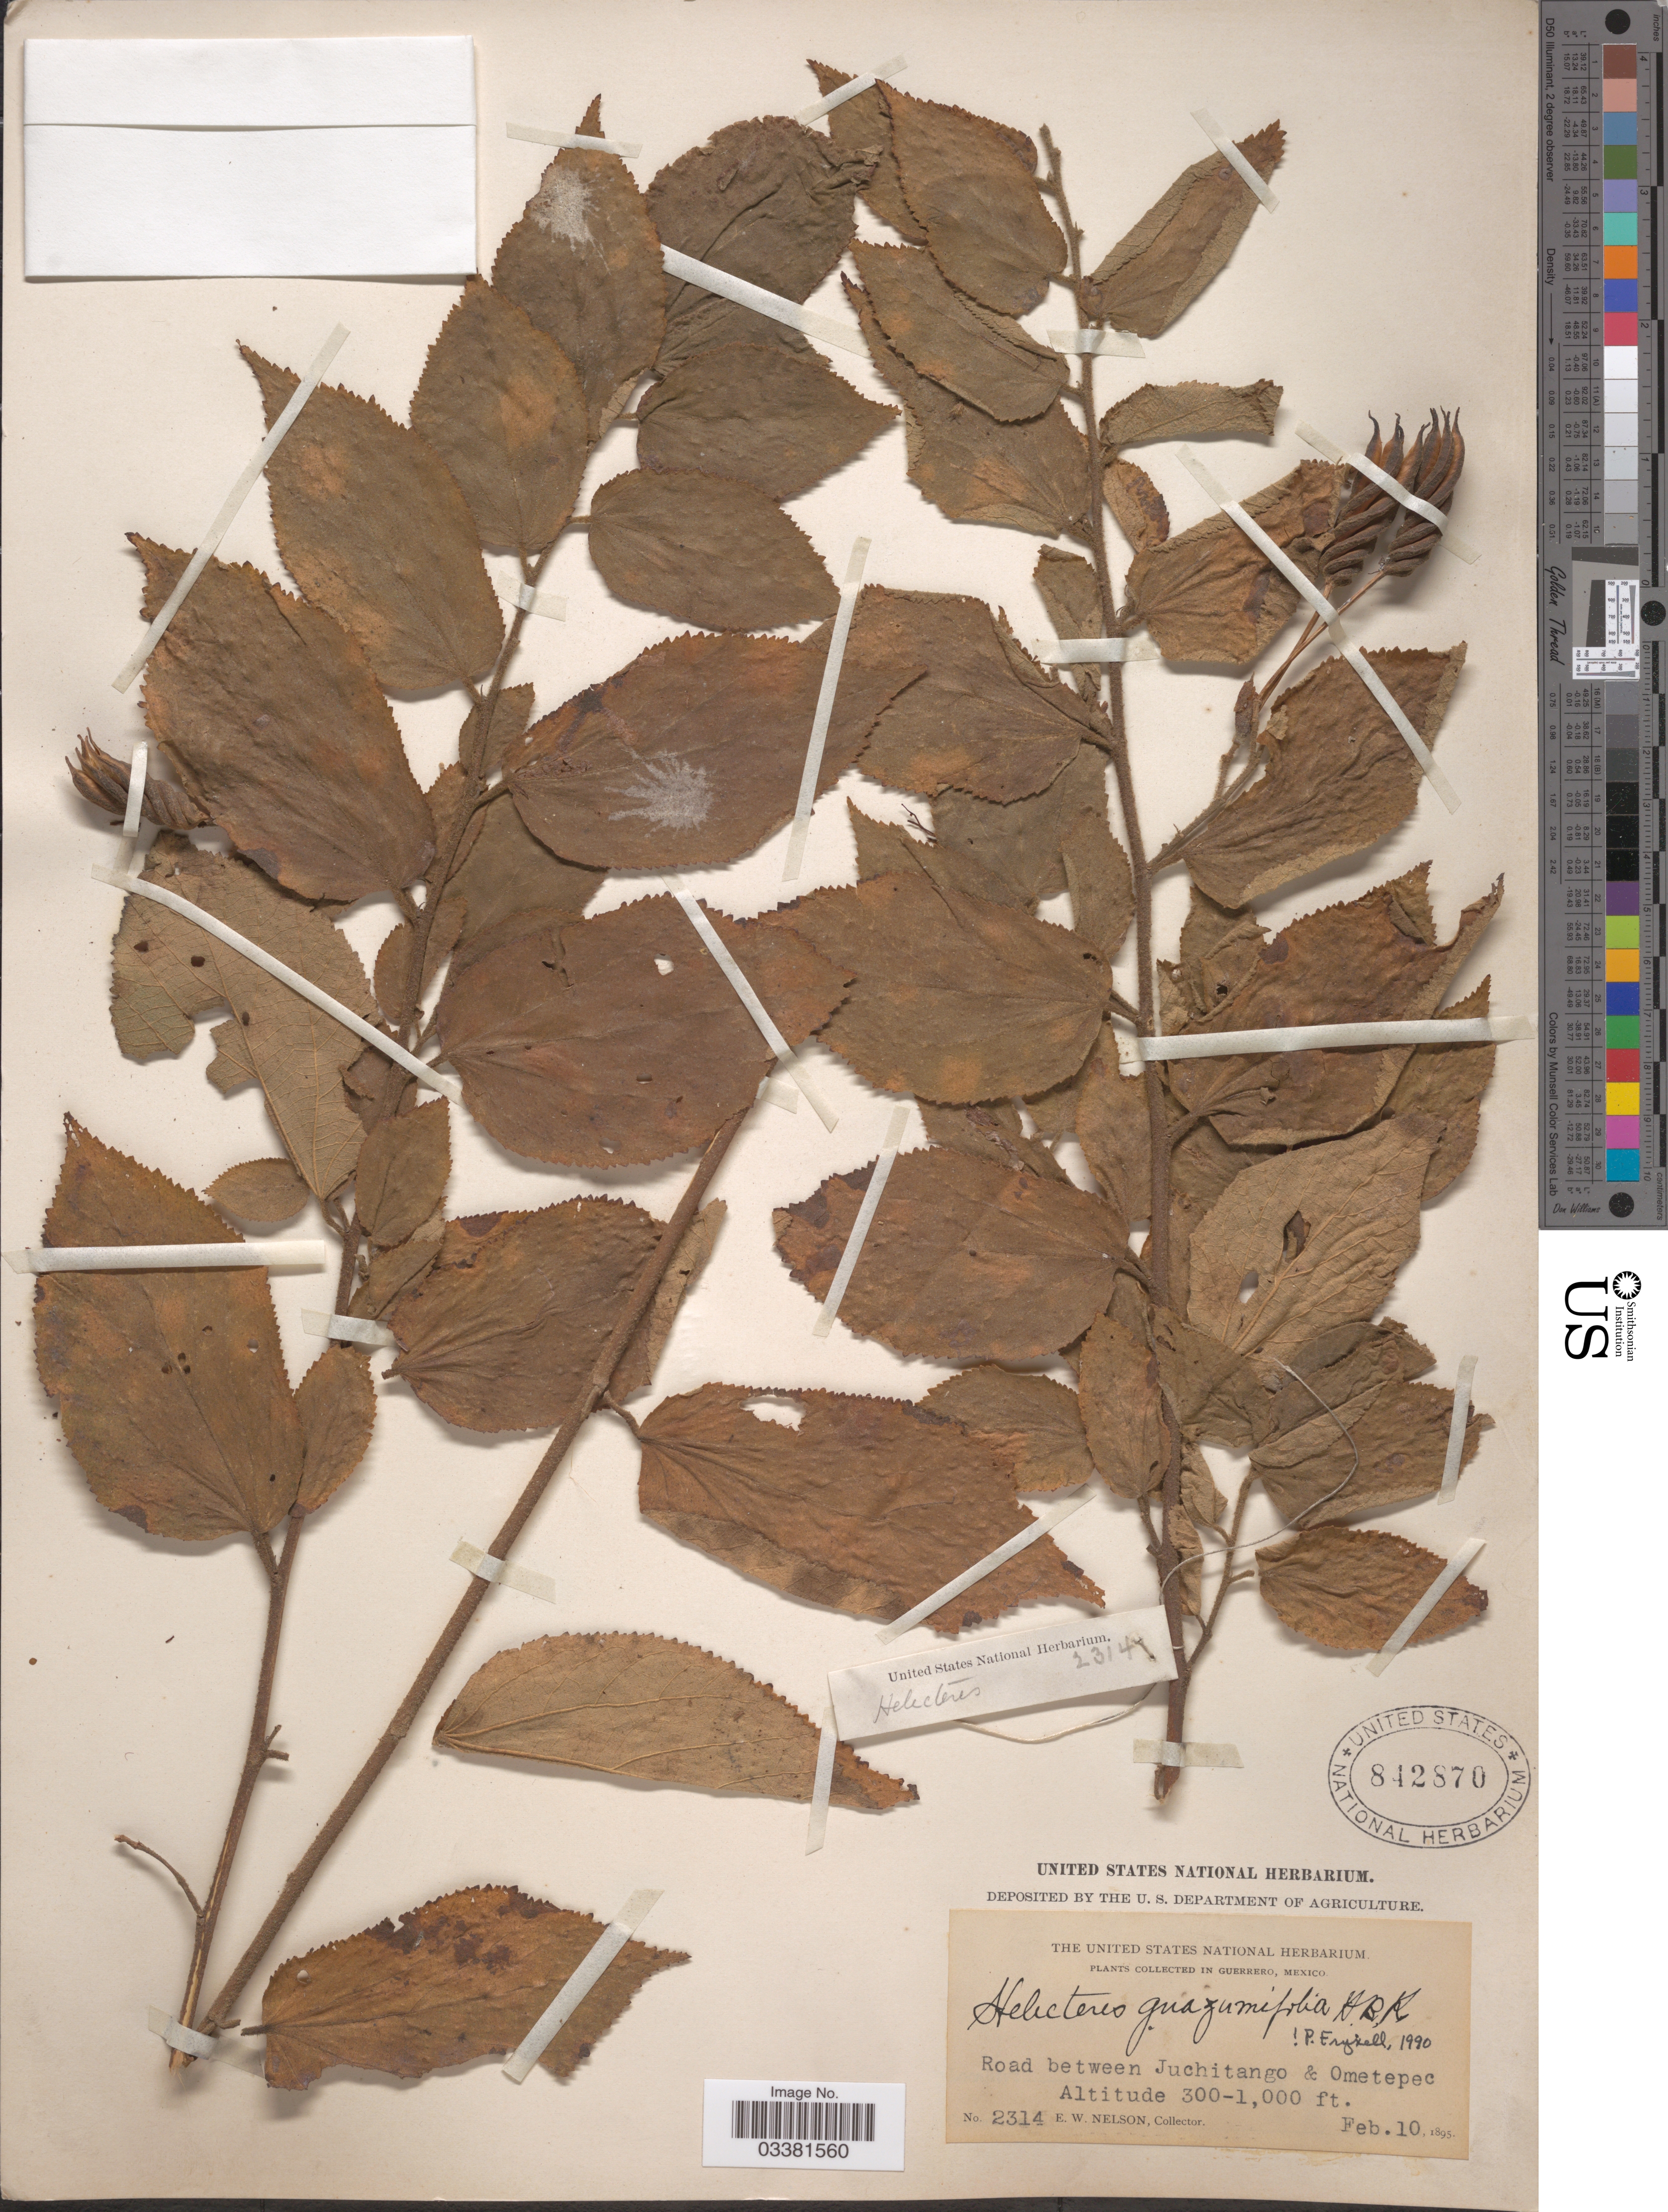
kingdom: Plantae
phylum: Tracheophyta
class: Magnoliopsida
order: Malvales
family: Malvaceae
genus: Helicteres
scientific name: Helicteres guazumifolia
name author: Kunth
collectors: E. W. Nelson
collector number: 2314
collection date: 1895-02-10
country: Mexico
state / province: Guerrero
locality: Road between Juchitango & Ometepec.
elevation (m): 91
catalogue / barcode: US 842870